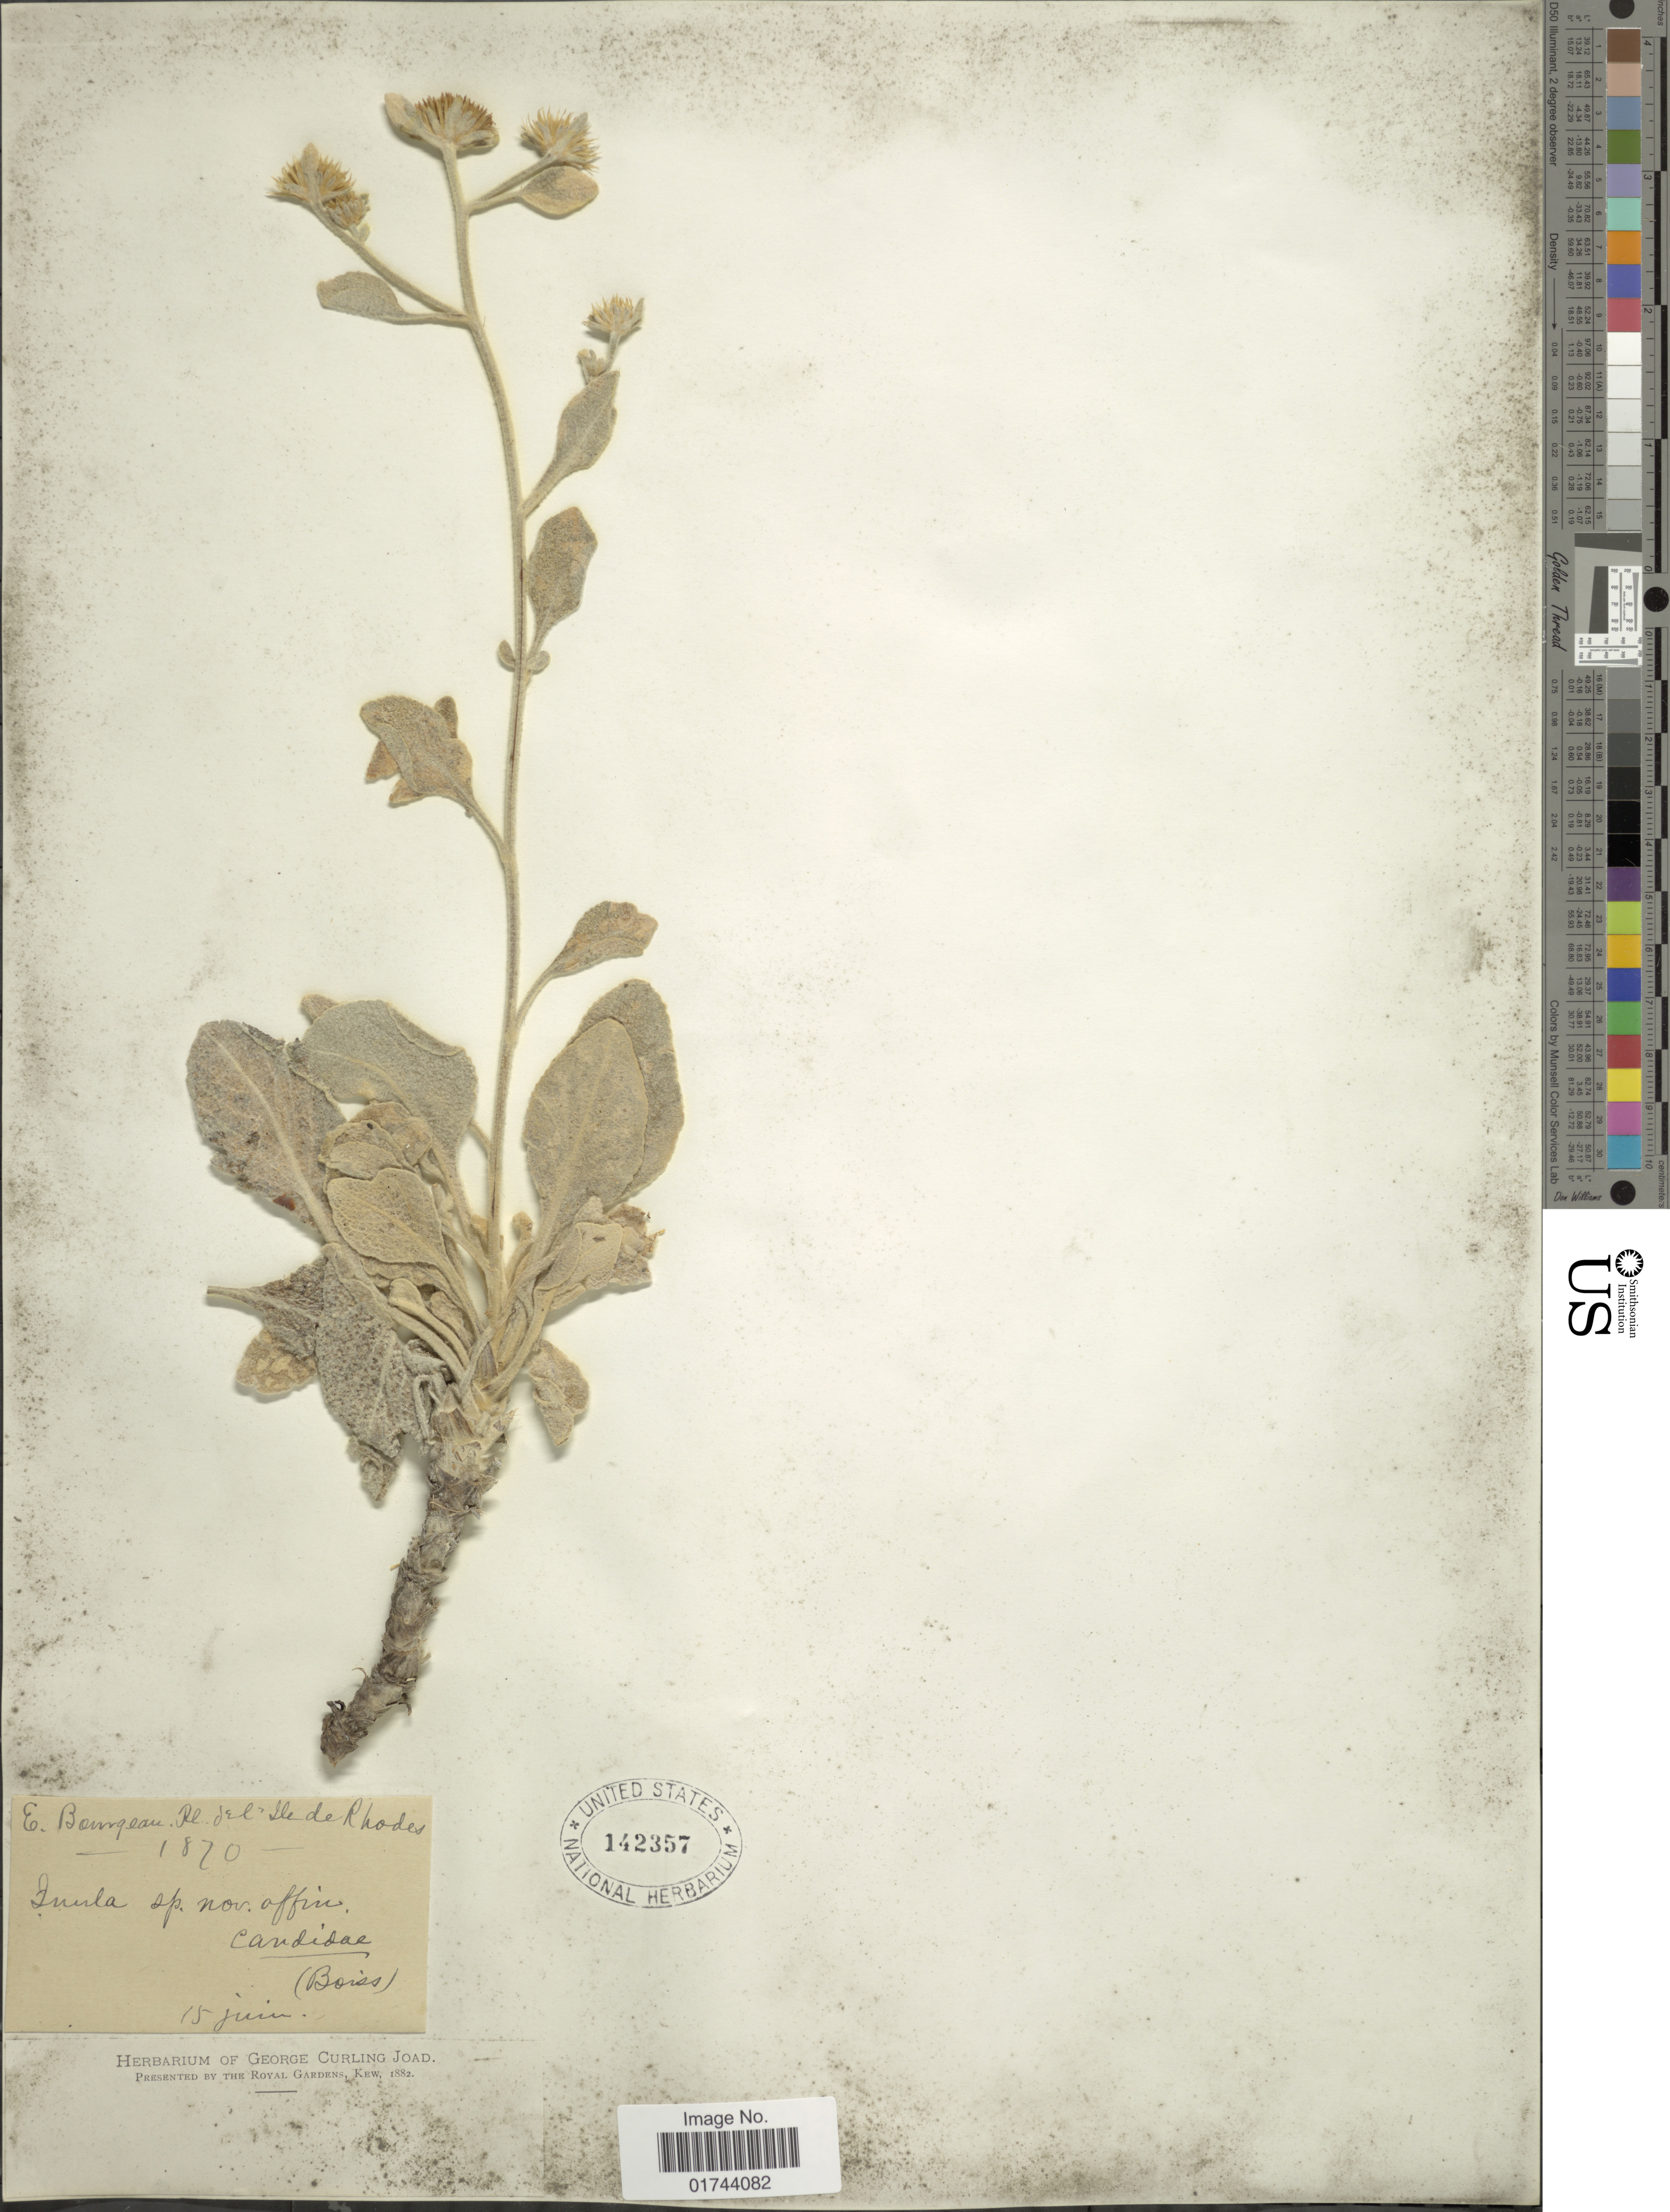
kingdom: Plantae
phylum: Tracheophyta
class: Magnoliopsida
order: Asterales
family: Asteraceae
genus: Inula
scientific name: Inula heterolepis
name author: Boiss.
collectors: E. Bourgeau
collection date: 1870-06-15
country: Greece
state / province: South Aegean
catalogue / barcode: US 142357